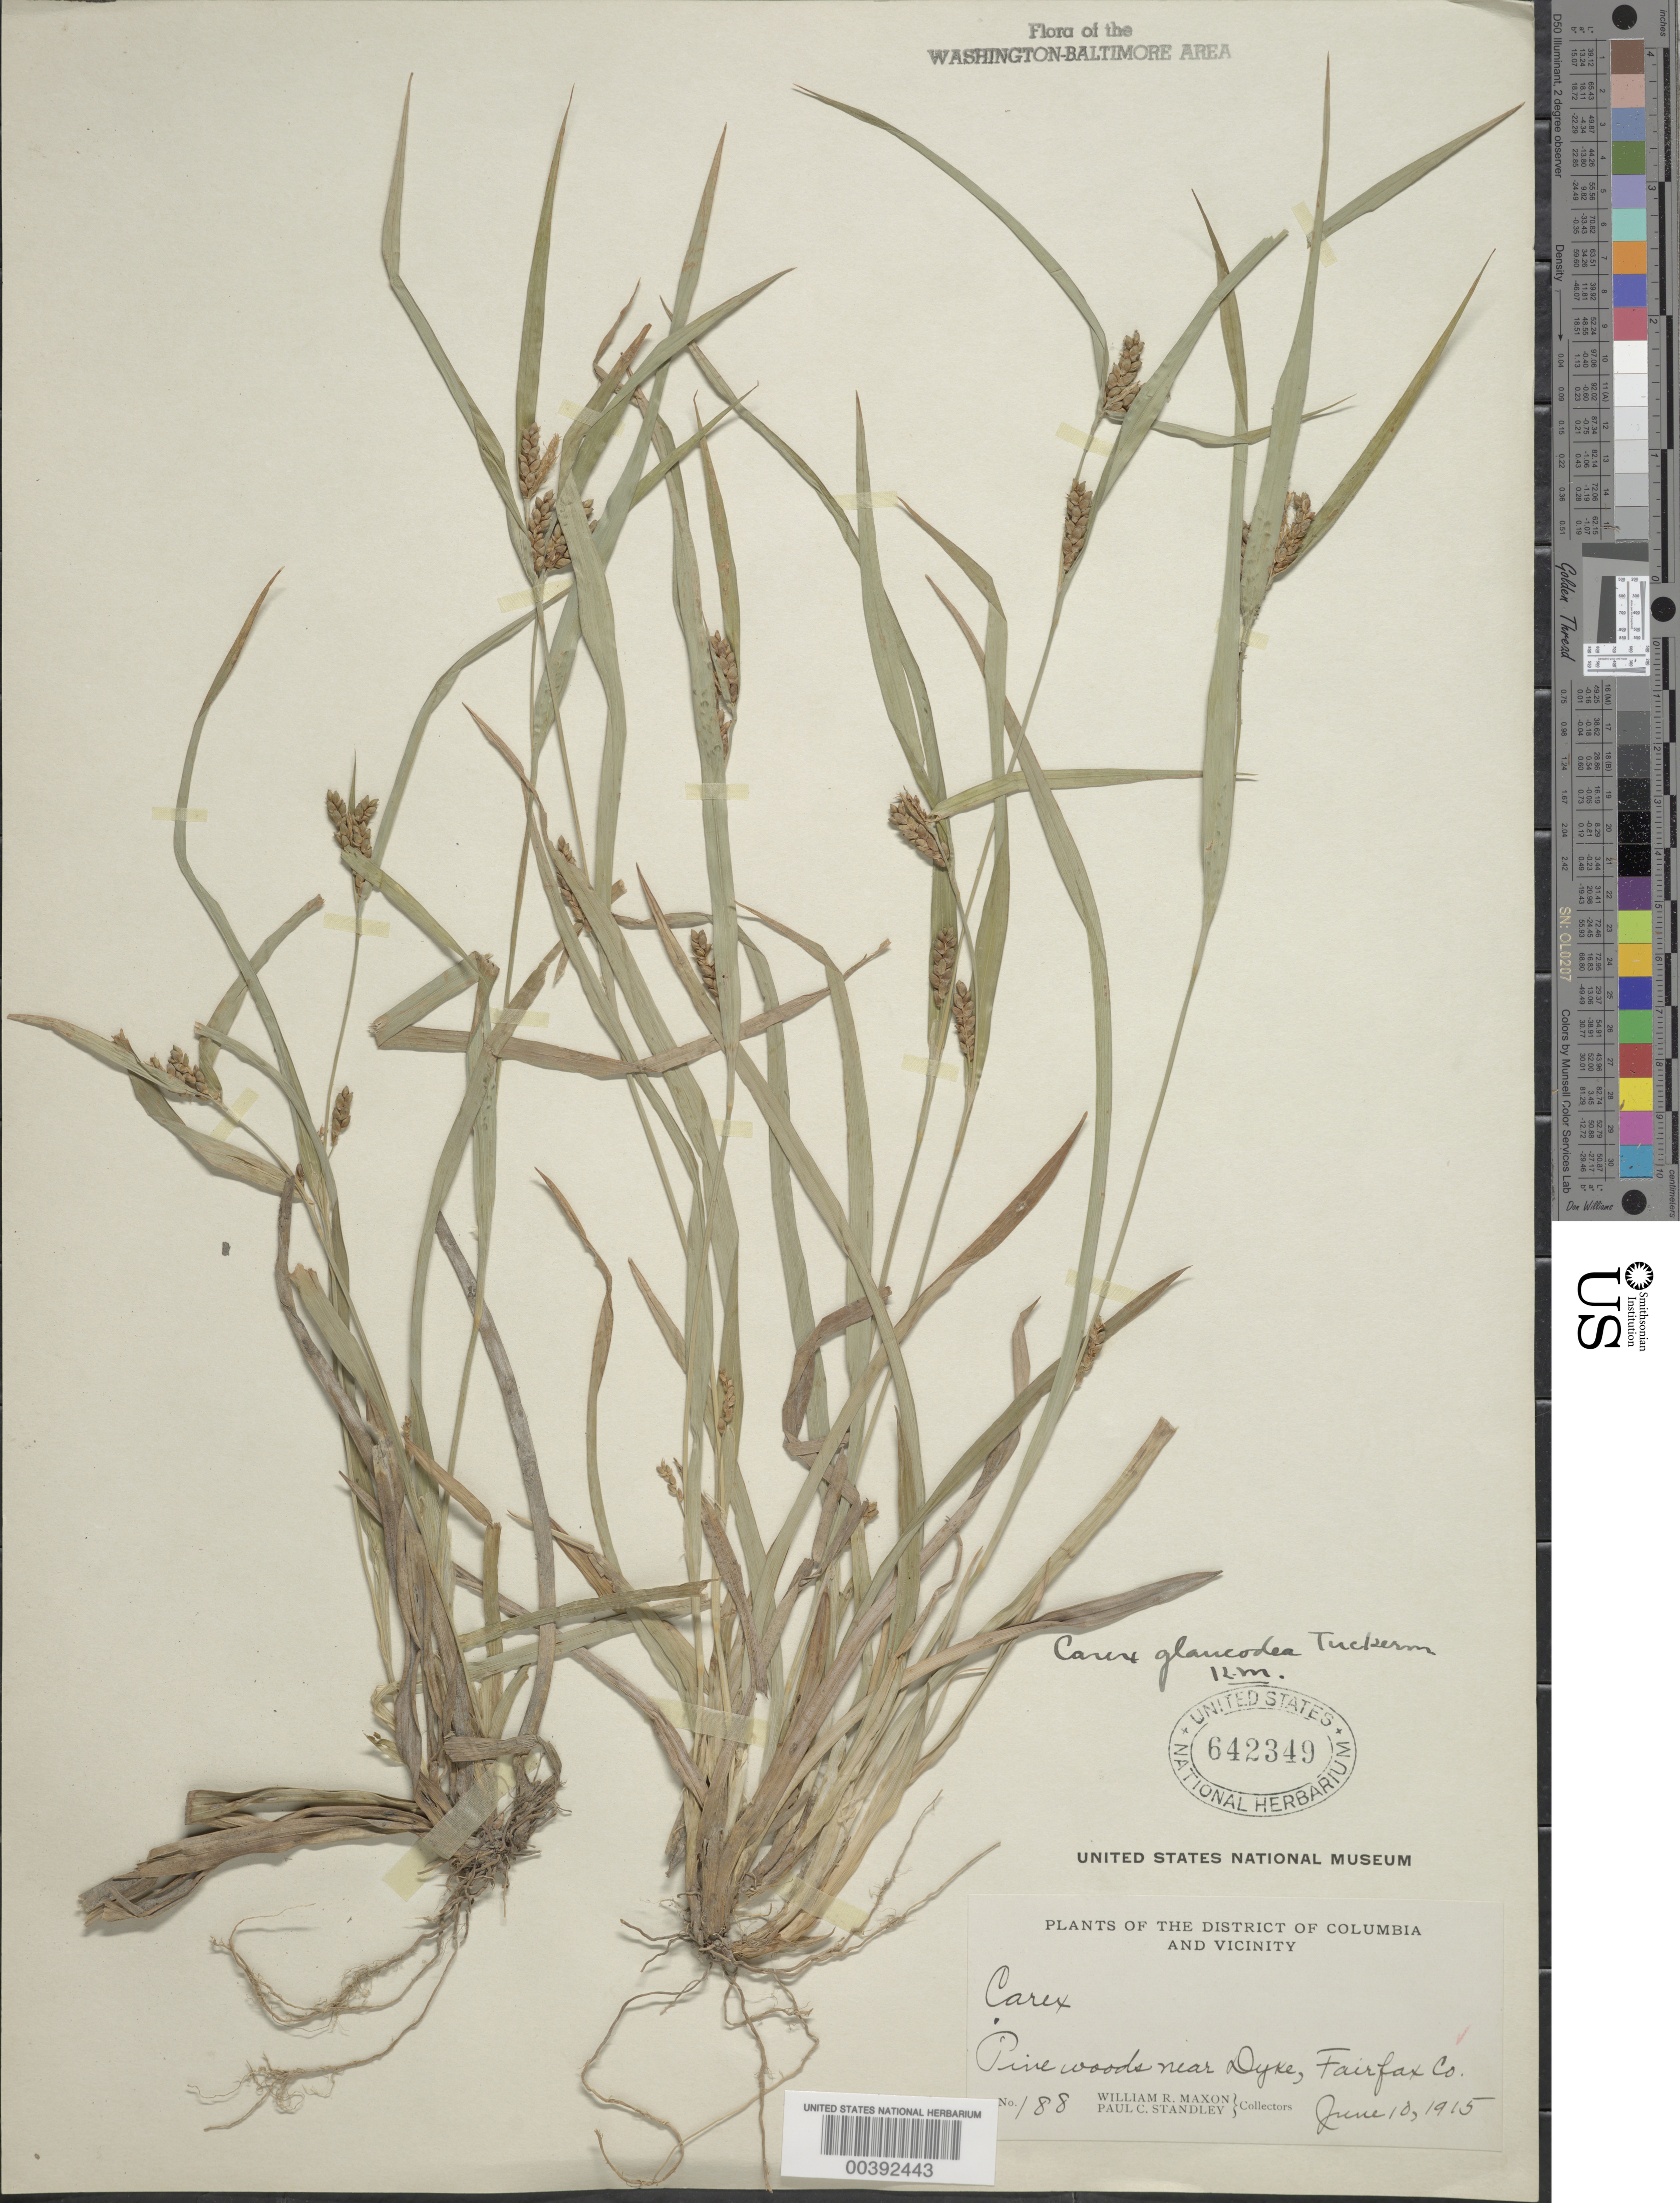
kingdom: Plantae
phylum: Tracheophyta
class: Liliopsida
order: Poales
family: Cyperaceae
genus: Carex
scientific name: Carex glaucodea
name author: Tuck. ex Olney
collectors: W. R. Maxon & P. C. Standley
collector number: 188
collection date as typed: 10 Jun 1915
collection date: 1915-06-10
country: United States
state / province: Virginia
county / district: Fairfax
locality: near Dyke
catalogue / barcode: US 642349